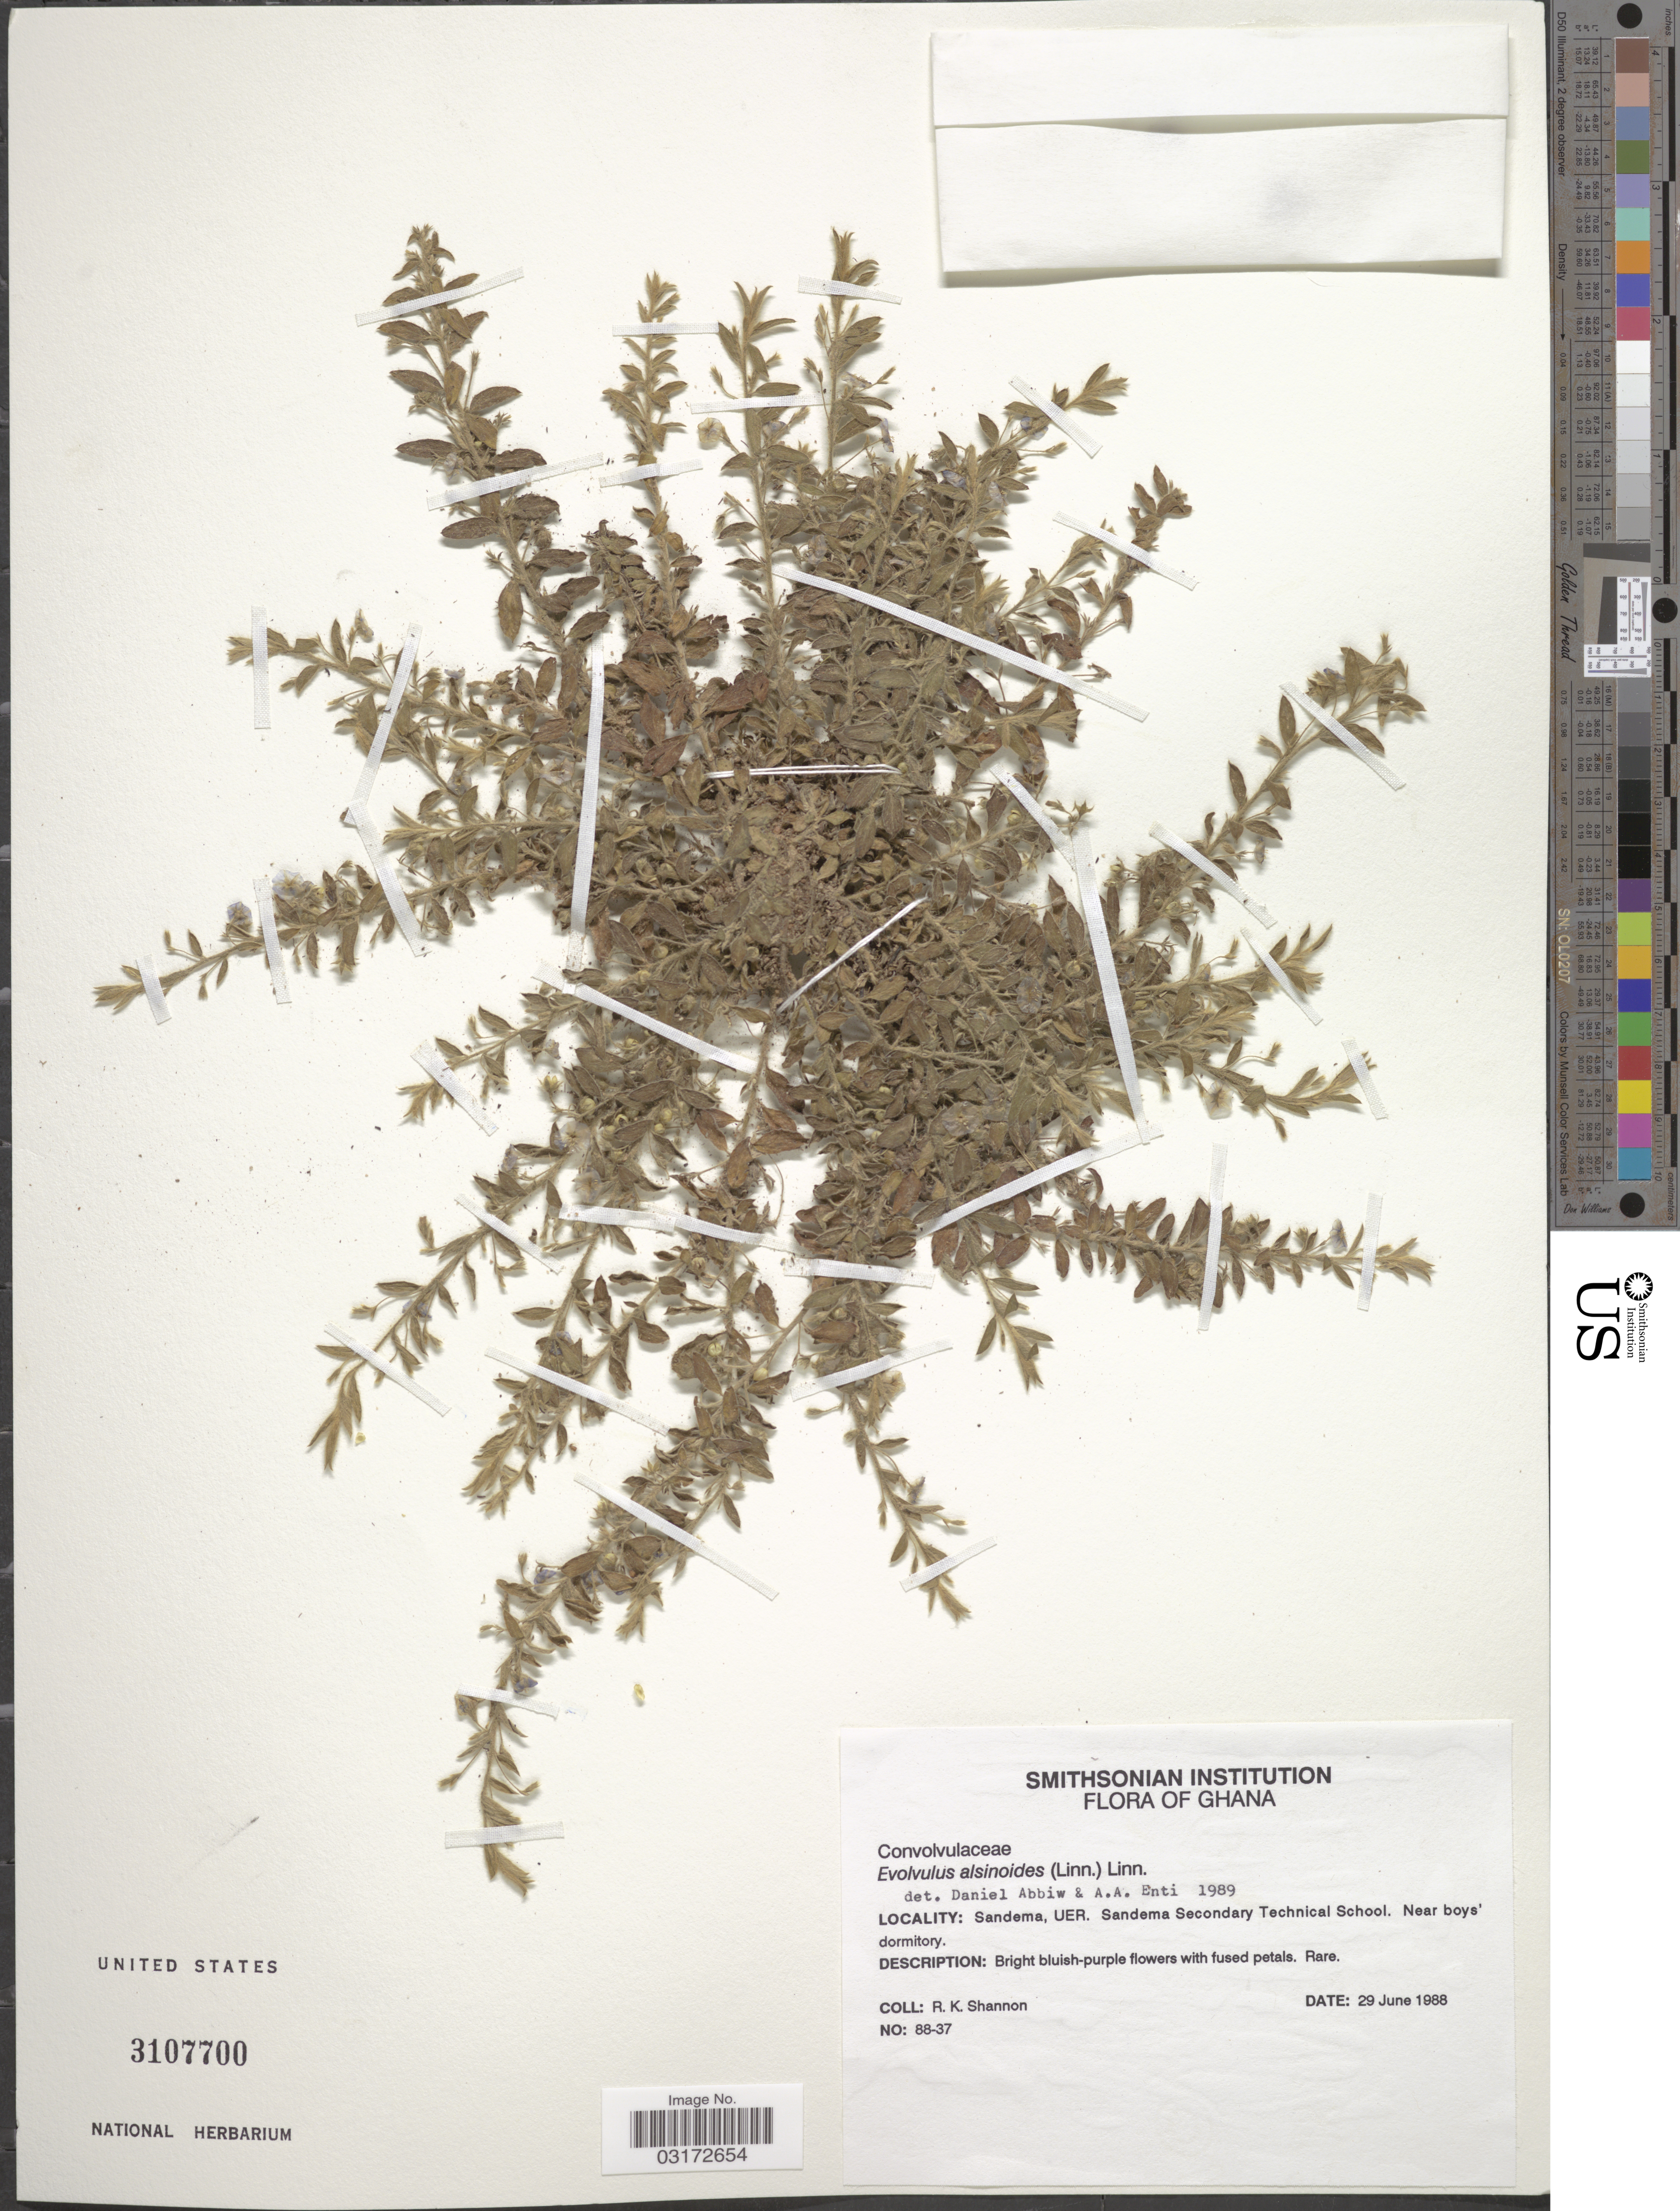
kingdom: Plantae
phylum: Tracheophyta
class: Magnoliopsida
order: Solanales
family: Convolvulaceae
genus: Evolvulus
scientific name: Evolvulus alsinoides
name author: (L.) L.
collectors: R. Shannon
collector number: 88-37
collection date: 1988-06-29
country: Ghana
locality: Sandema, UER. Sandema Secondary Technical School. Near boys' dormitory.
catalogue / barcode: US 3107700